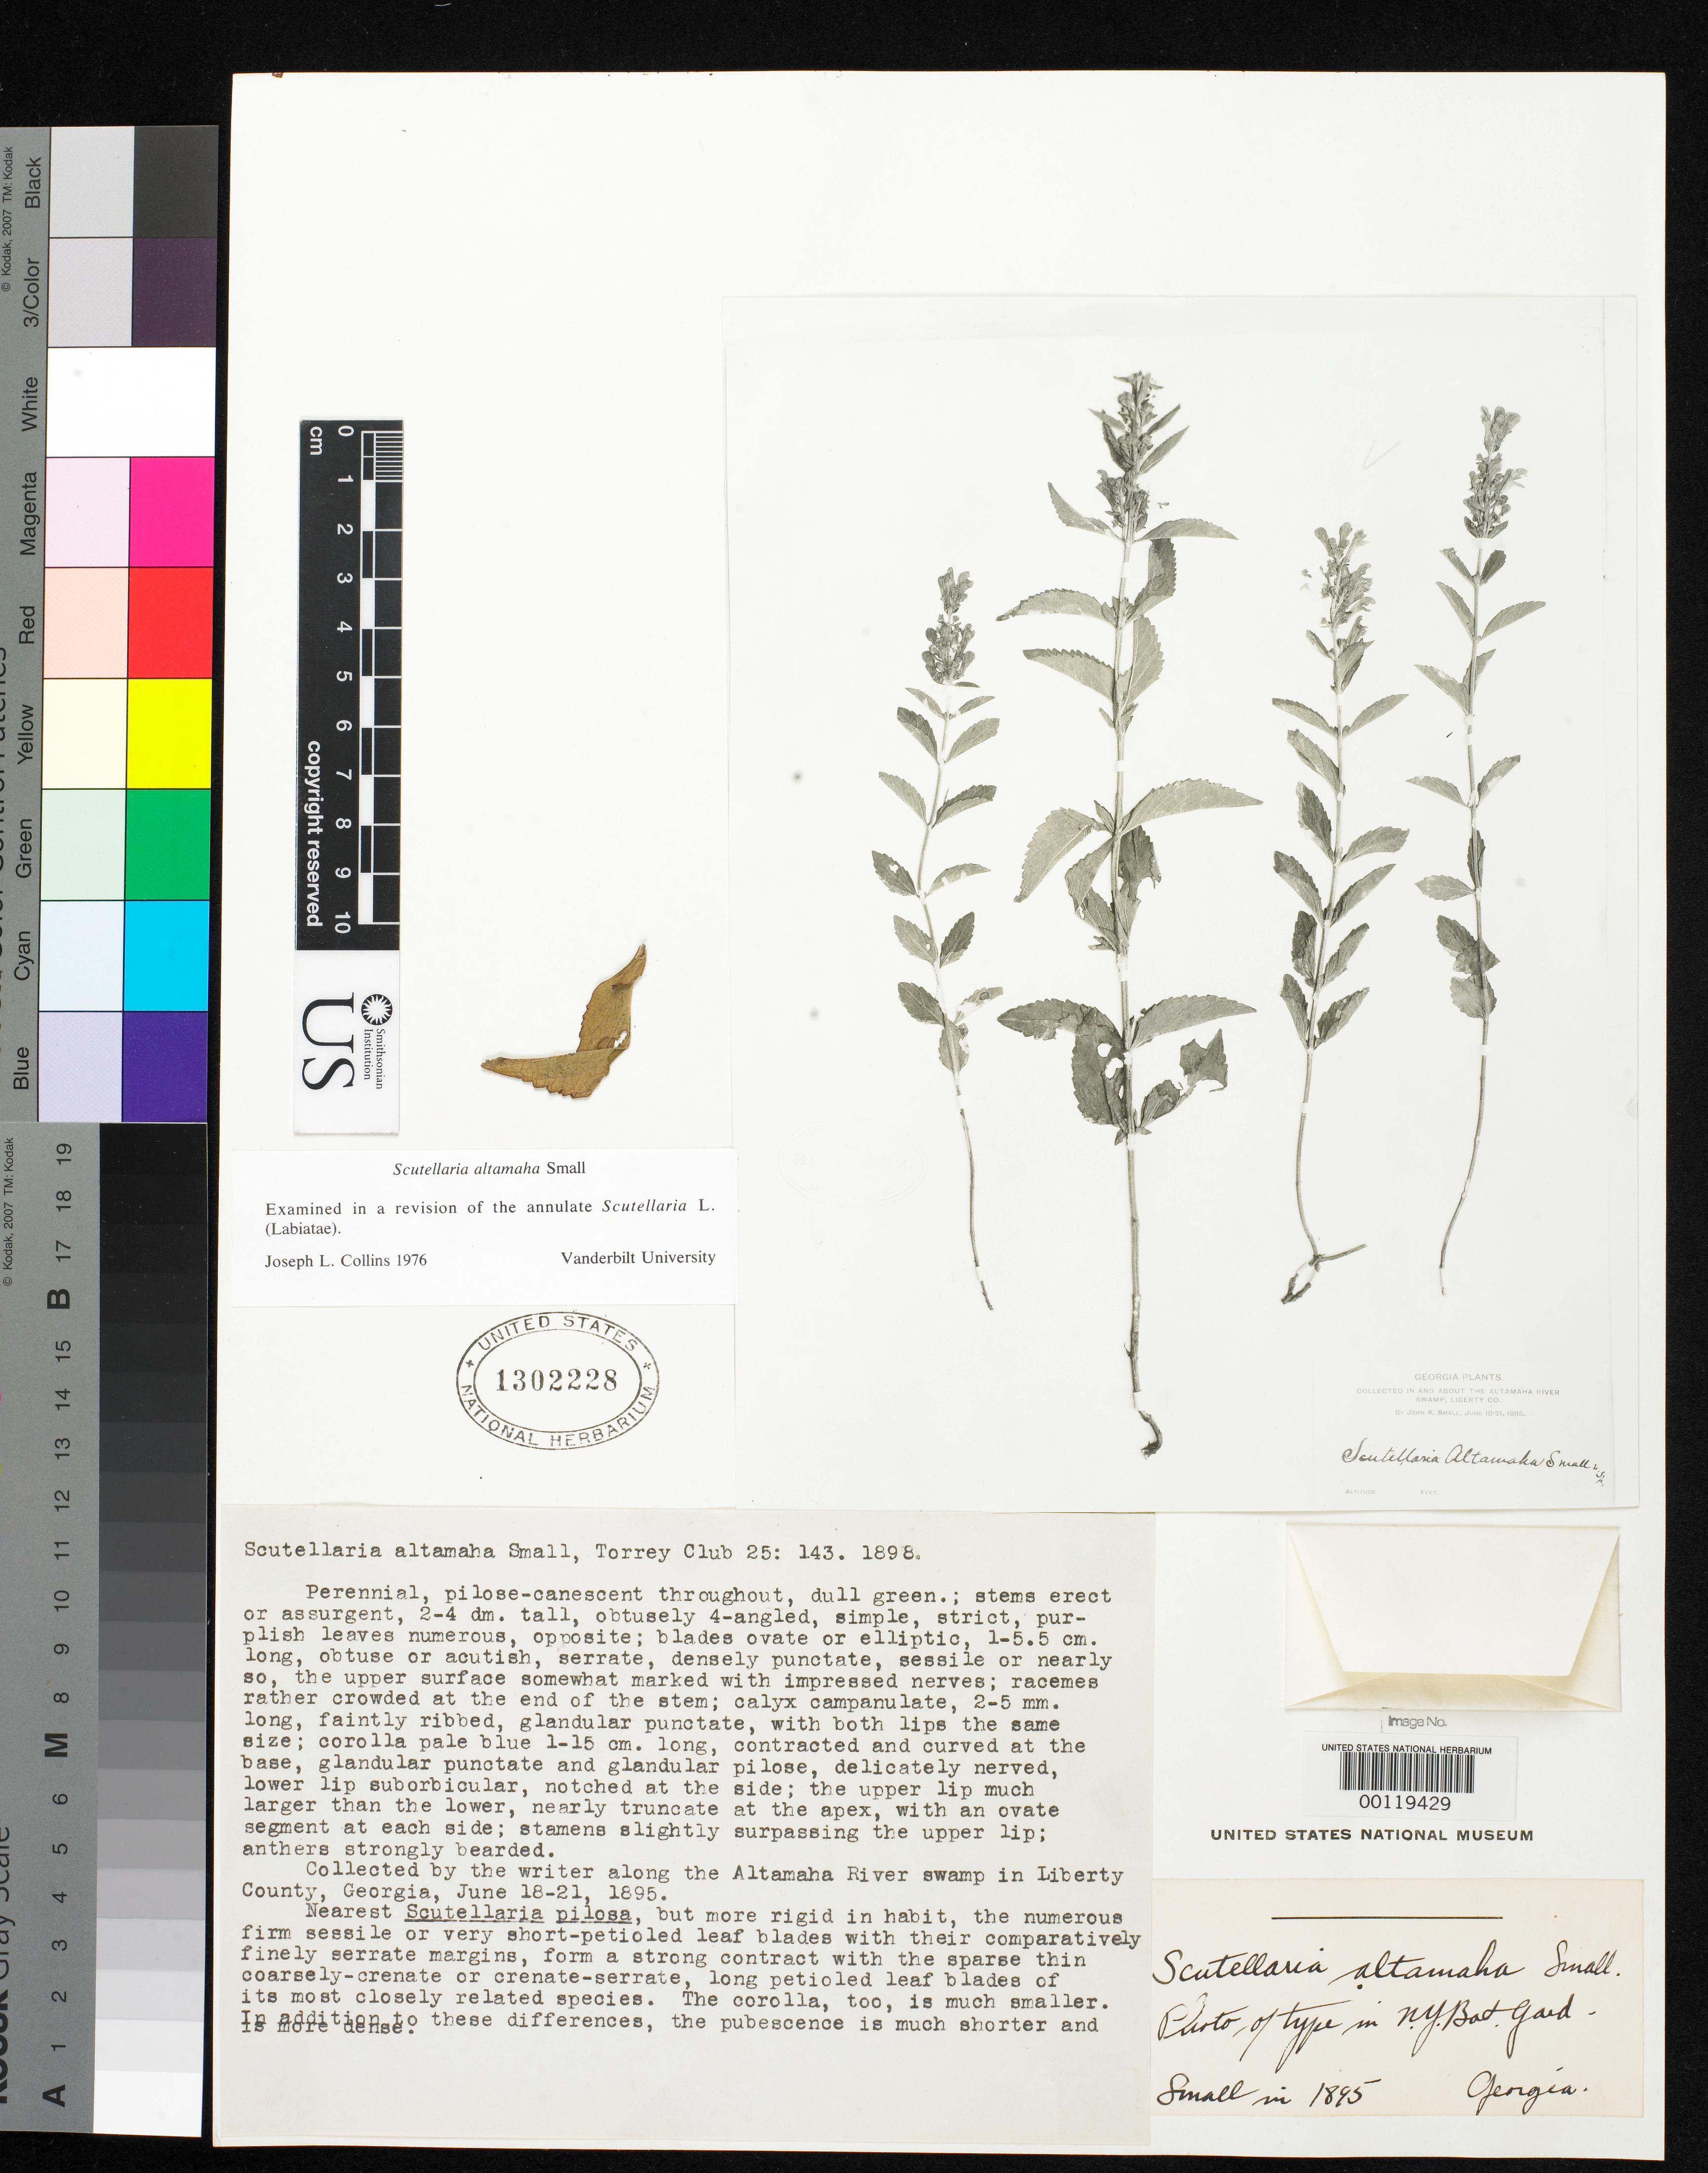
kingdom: Plantae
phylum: Tracheophyta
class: Magnoliopsida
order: Lamiales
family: Lamiaceae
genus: Scutellaria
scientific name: Scutellaria altamaha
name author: Small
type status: Isotype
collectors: J. K. Small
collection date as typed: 18 Jun 1895 to 21 Jun 1895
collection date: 1895-06-18/1895-06-21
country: United States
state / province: Georgia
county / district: Liberty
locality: Altamaha River.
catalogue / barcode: US 1302228